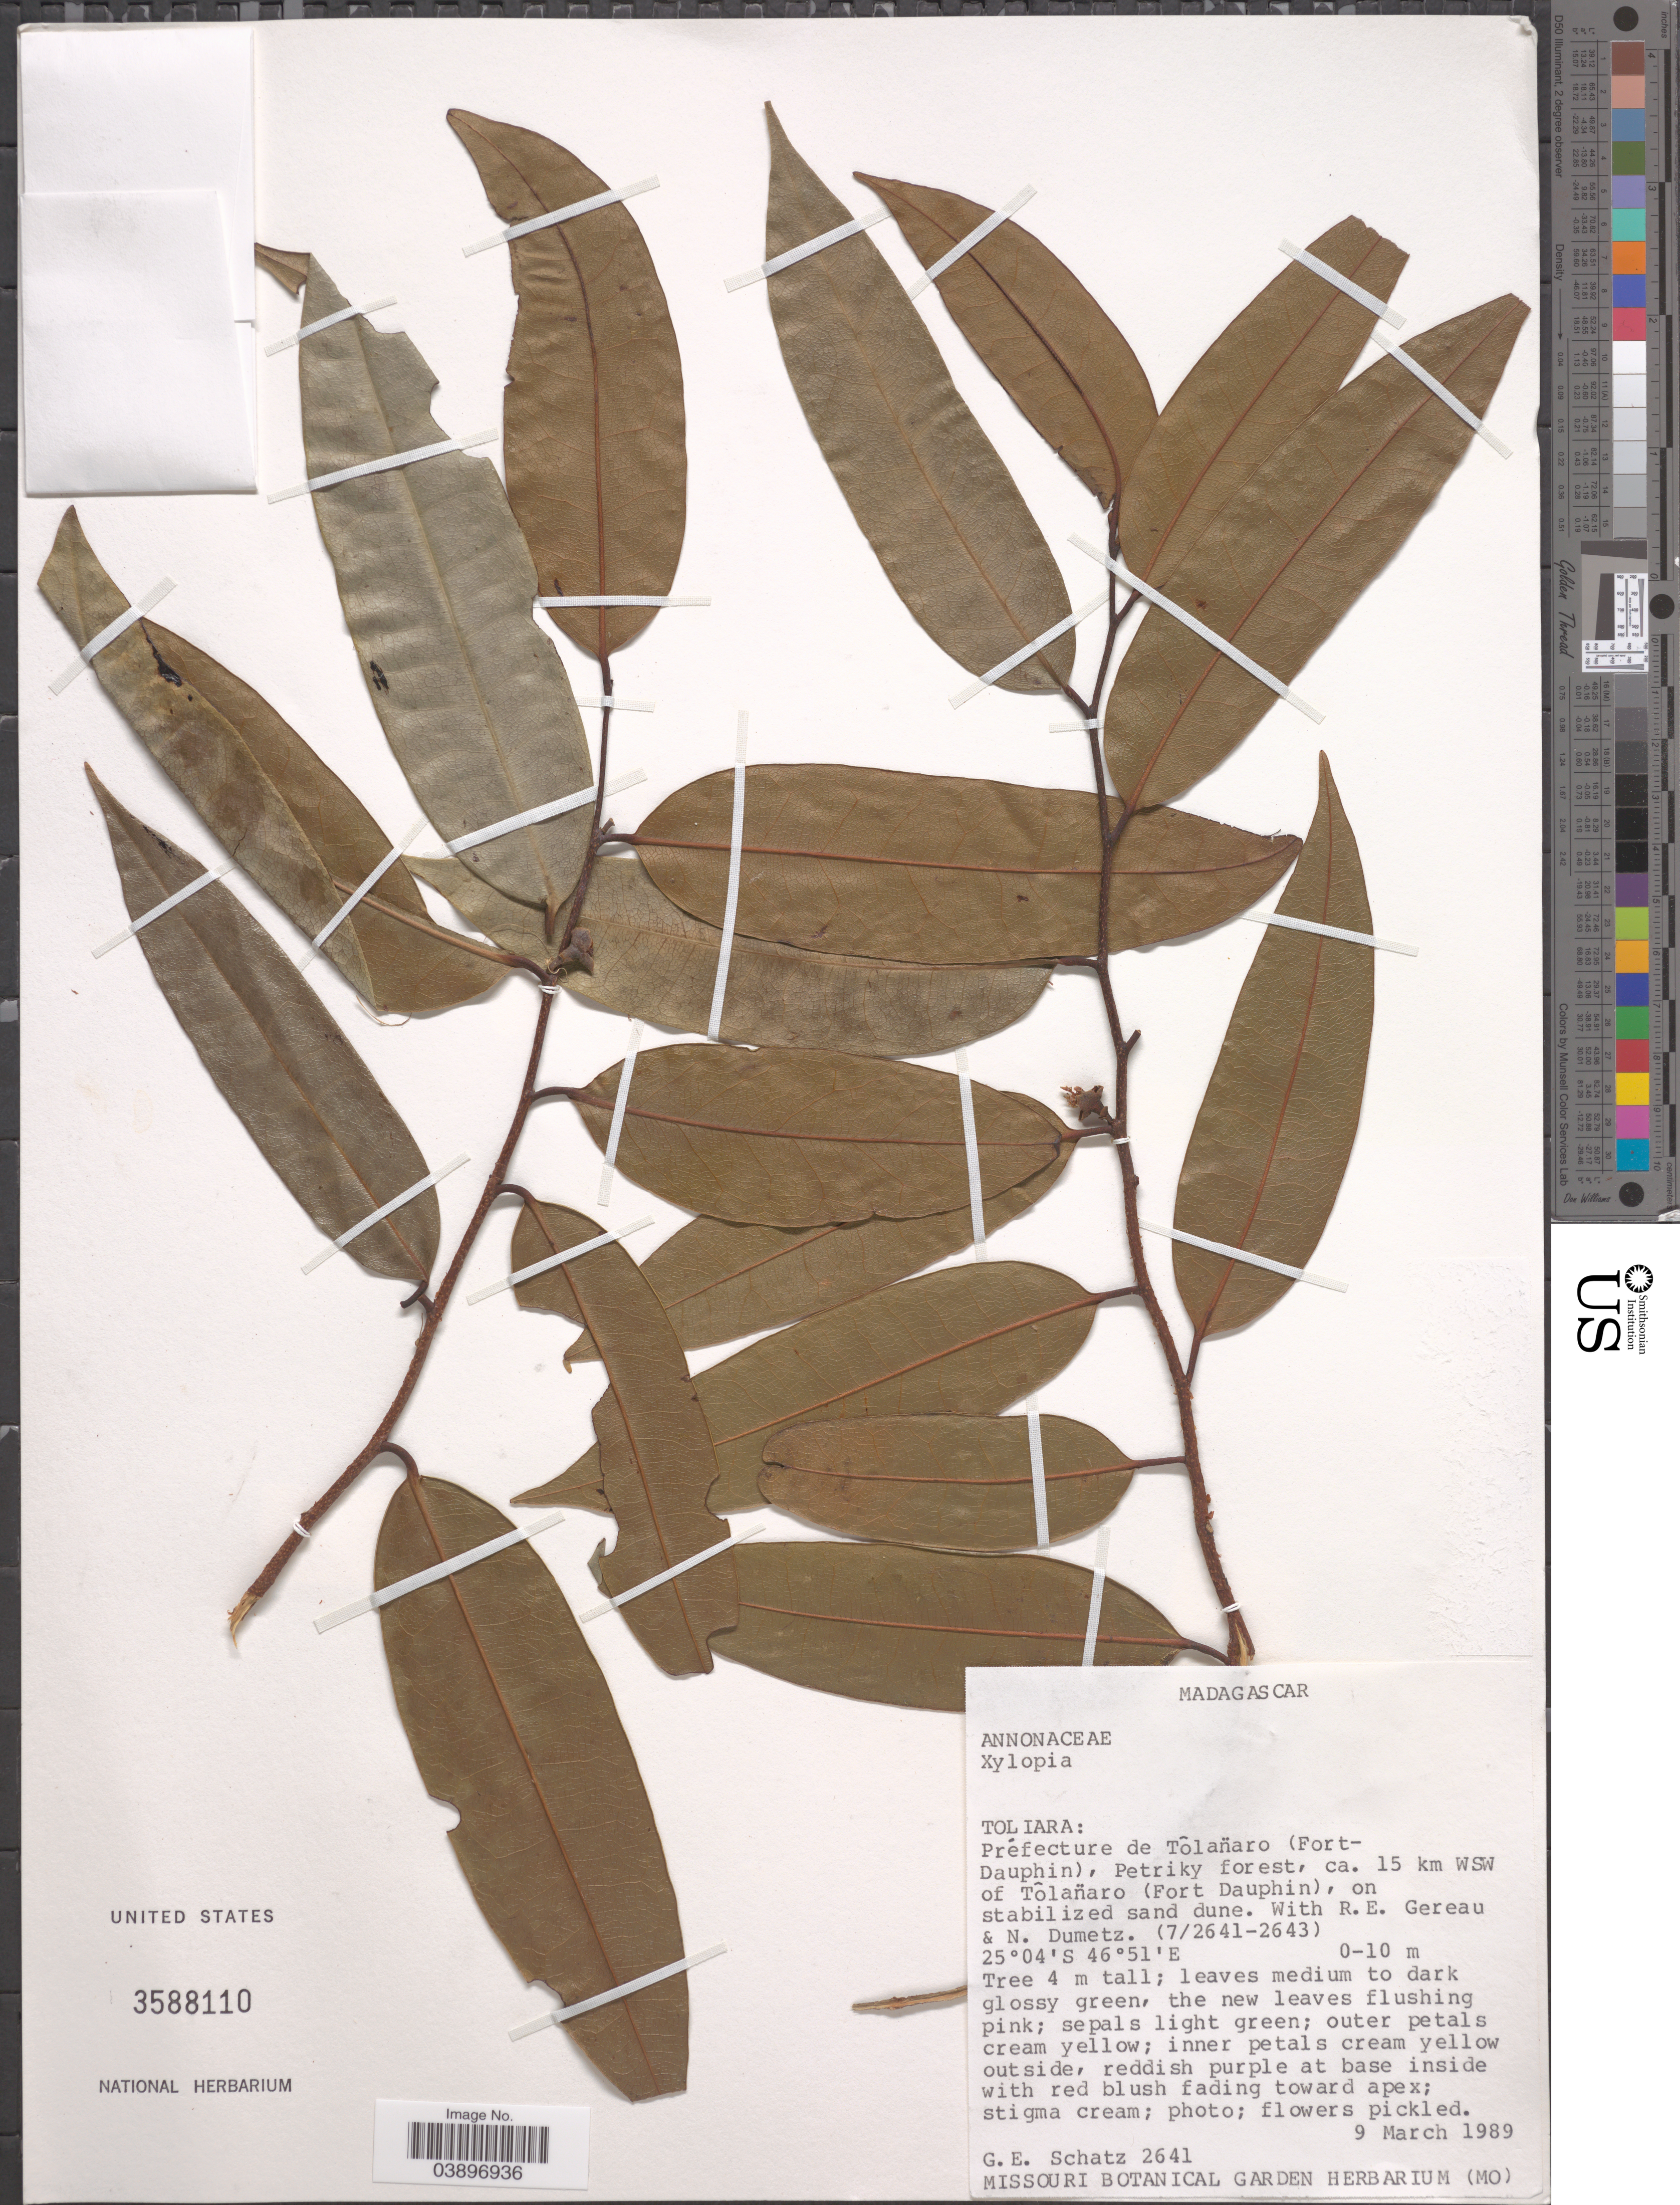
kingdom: Plantae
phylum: Tracheophyta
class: Magnoliopsida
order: Magnoliales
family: Annonaceae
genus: Xylopia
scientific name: Xylopia sp.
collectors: G. Schatz, R. Gereau & N. Dumetz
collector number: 2641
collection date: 1989-03-09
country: Madagascar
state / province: Anosy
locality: Préfecture de Tôlanaro (Fort-Dauphin), Petriky forest, ca. 15 km WSW of Tôlanaro (Fort Dauphin), on stabilized sand dune.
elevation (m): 0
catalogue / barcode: US 3588110